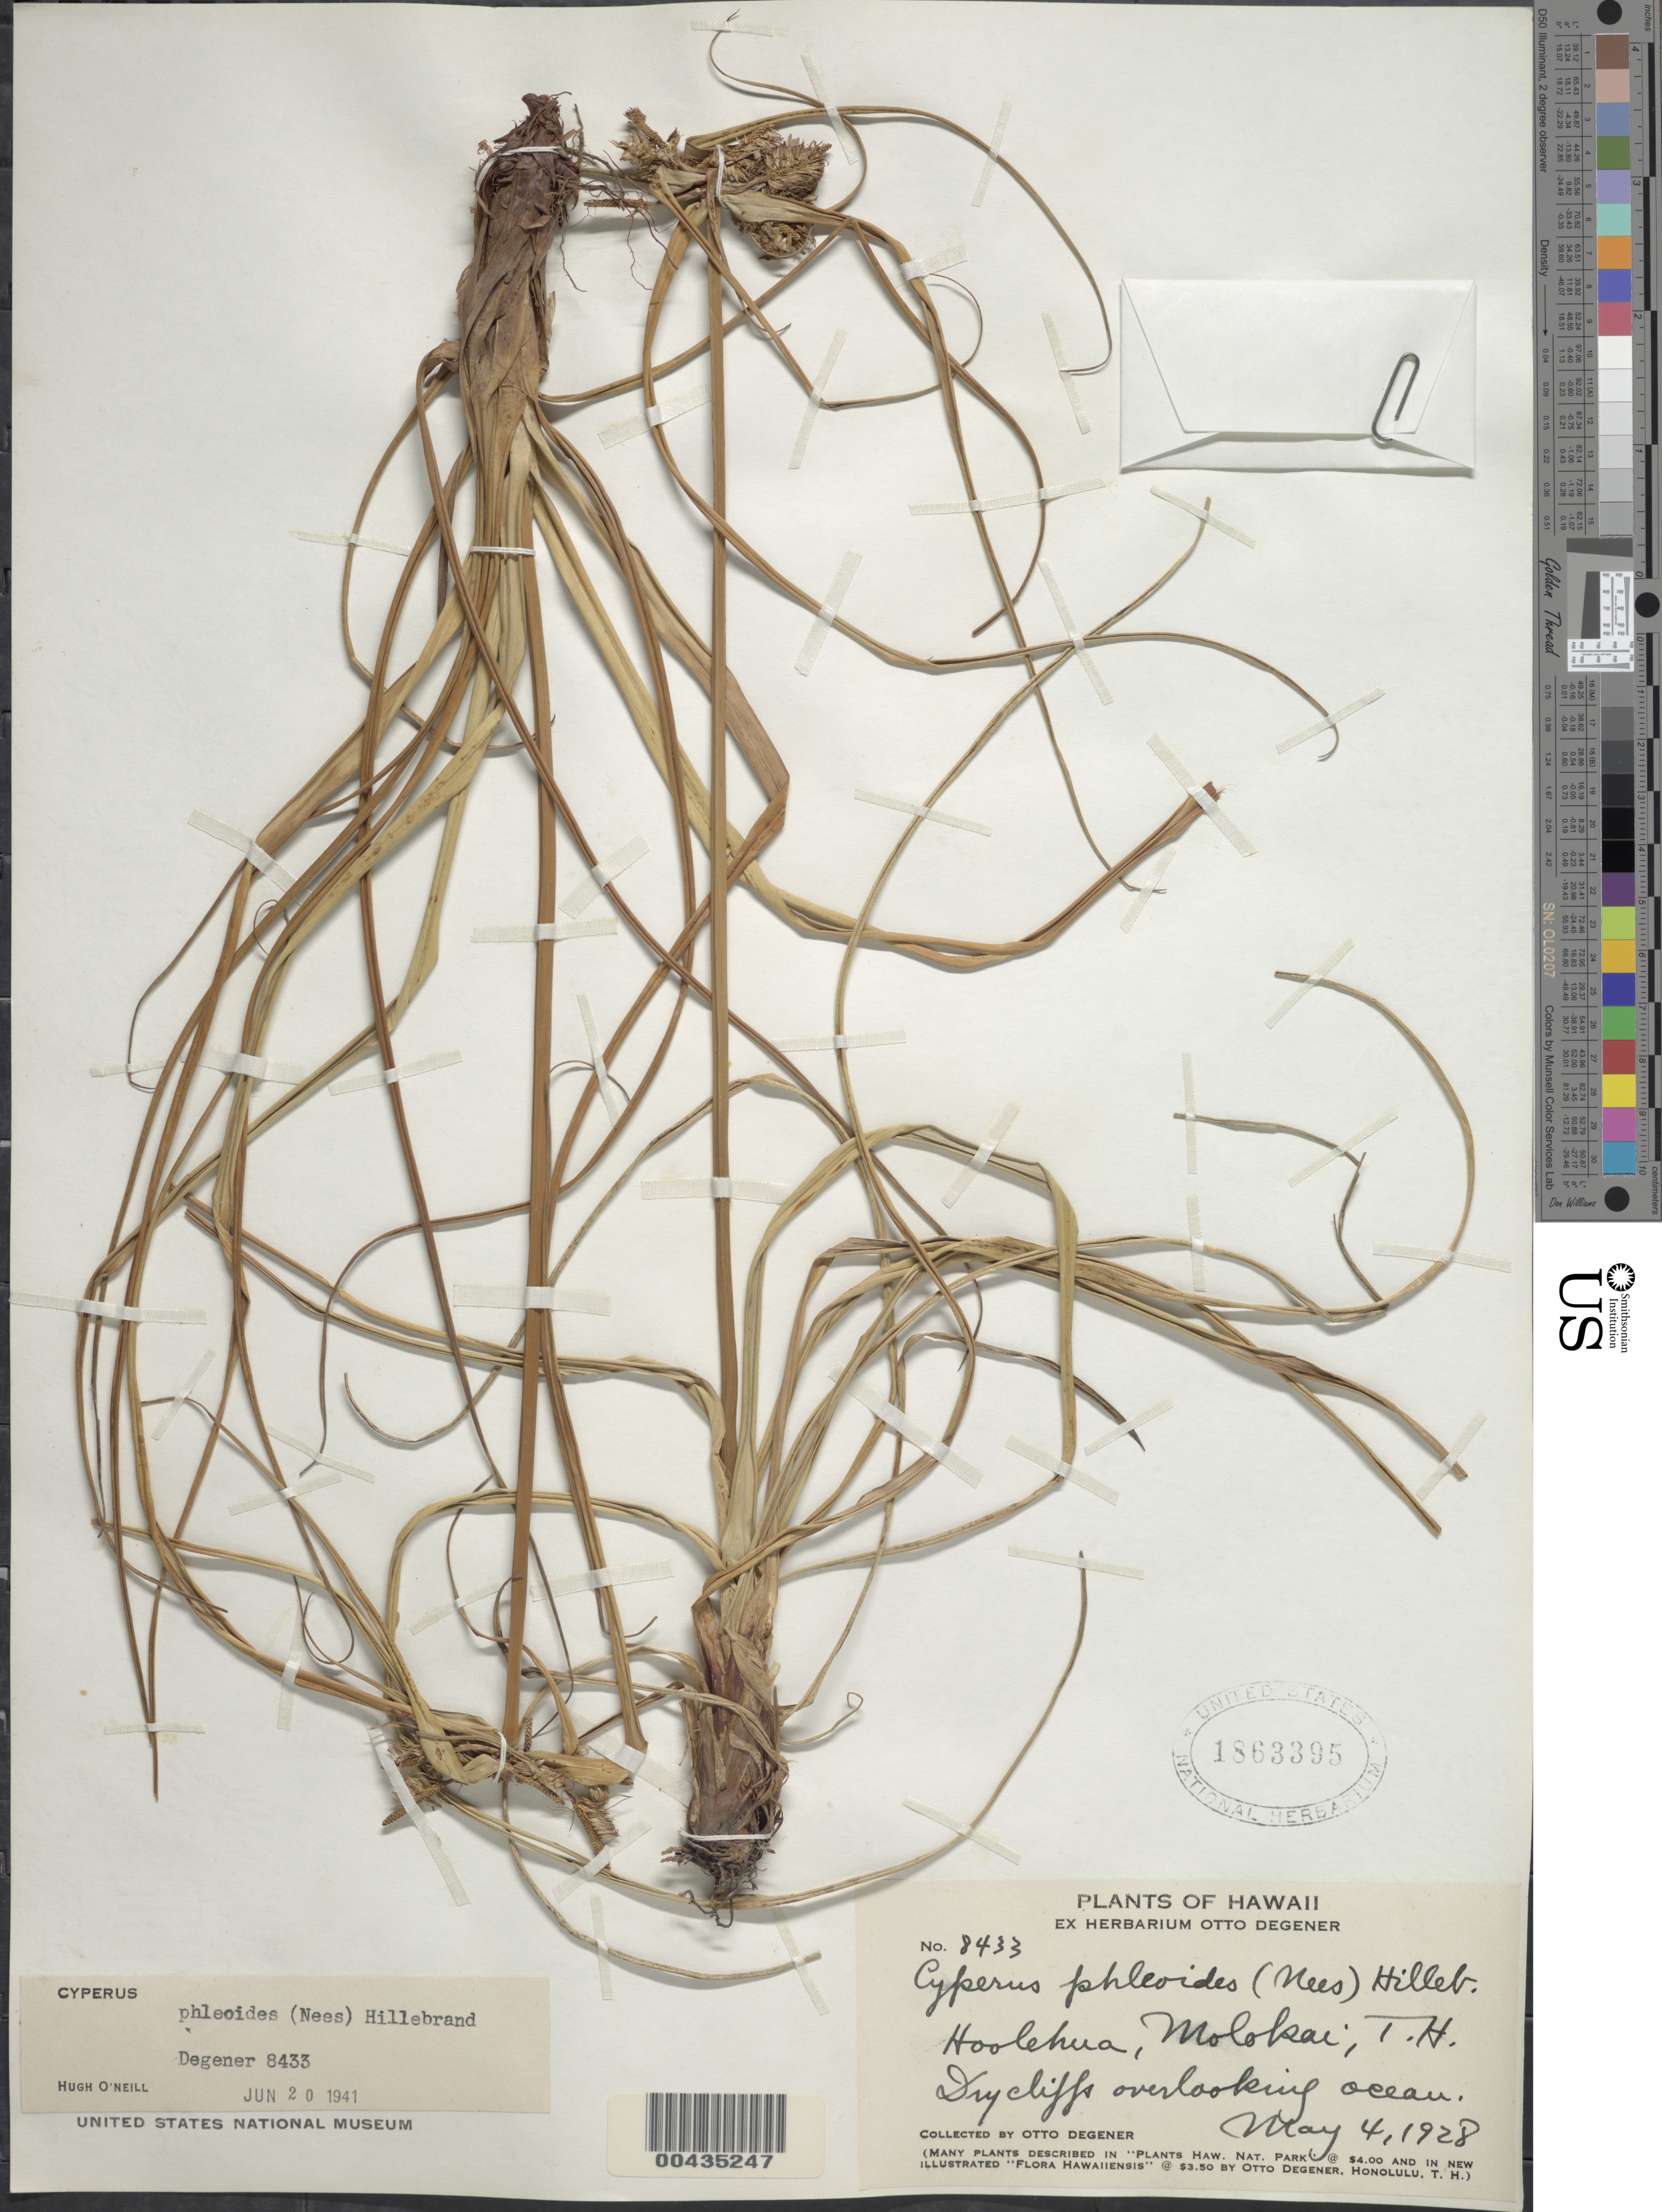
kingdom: Plantae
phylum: Tracheophyta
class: Liliopsida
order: Poales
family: Cyperaceae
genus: Cyperus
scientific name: Cyperus phleoides var. phleoides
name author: (Nees ex Kunth) Hillebr.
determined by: Strong, Mark T., (BOT), Smithsonian Institution - National Museum of Natural History (UNITED STATES)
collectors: O. Degener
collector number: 8433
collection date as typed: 4 May 1928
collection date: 1928-05-04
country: United States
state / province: Hawaii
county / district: Maui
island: Moloka'i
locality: Hoolehua, Molokai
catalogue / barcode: US 1863395